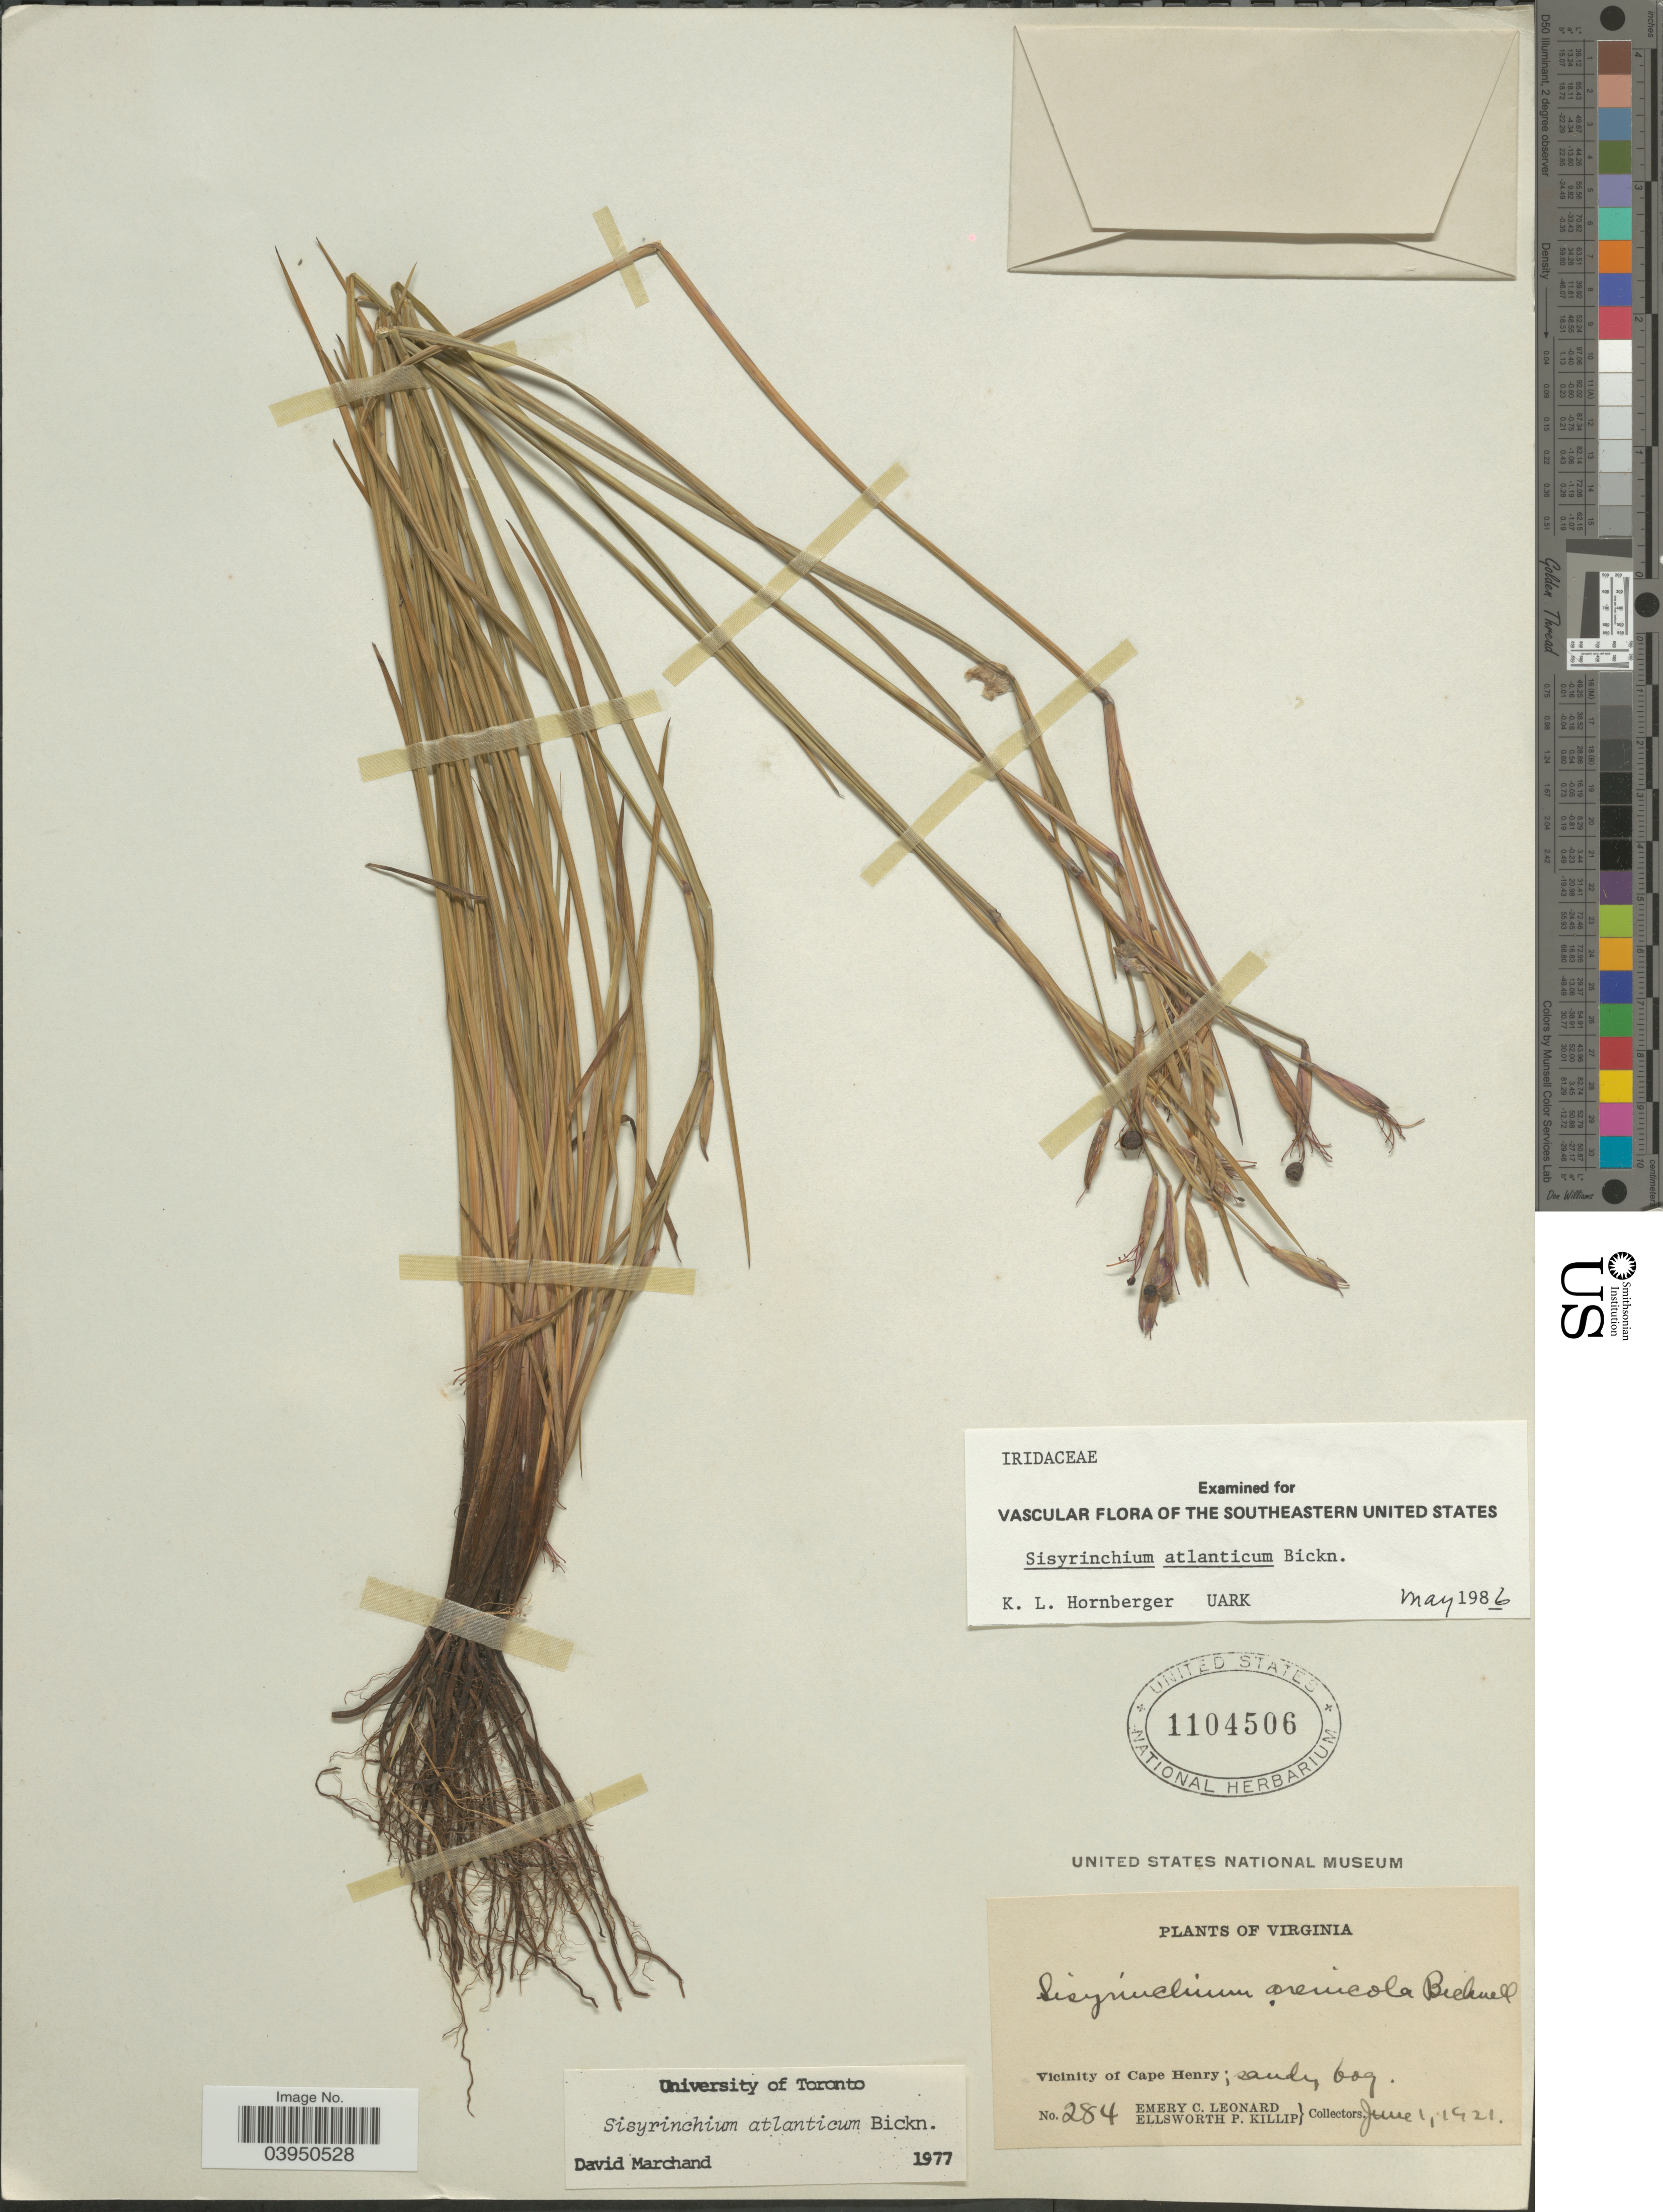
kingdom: Plantae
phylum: Tracheophyta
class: Liliopsida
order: Asparagales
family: Iridaceae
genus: Sisyrinchium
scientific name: Sisyrinchium atlanticum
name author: E.P. Bicknell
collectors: E. C. Leonard & E. P. Killip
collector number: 284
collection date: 1921-06-01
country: United States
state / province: Virginia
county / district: City of Virginia Beach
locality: Vicinity of Cape Henry.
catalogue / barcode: US 1104506